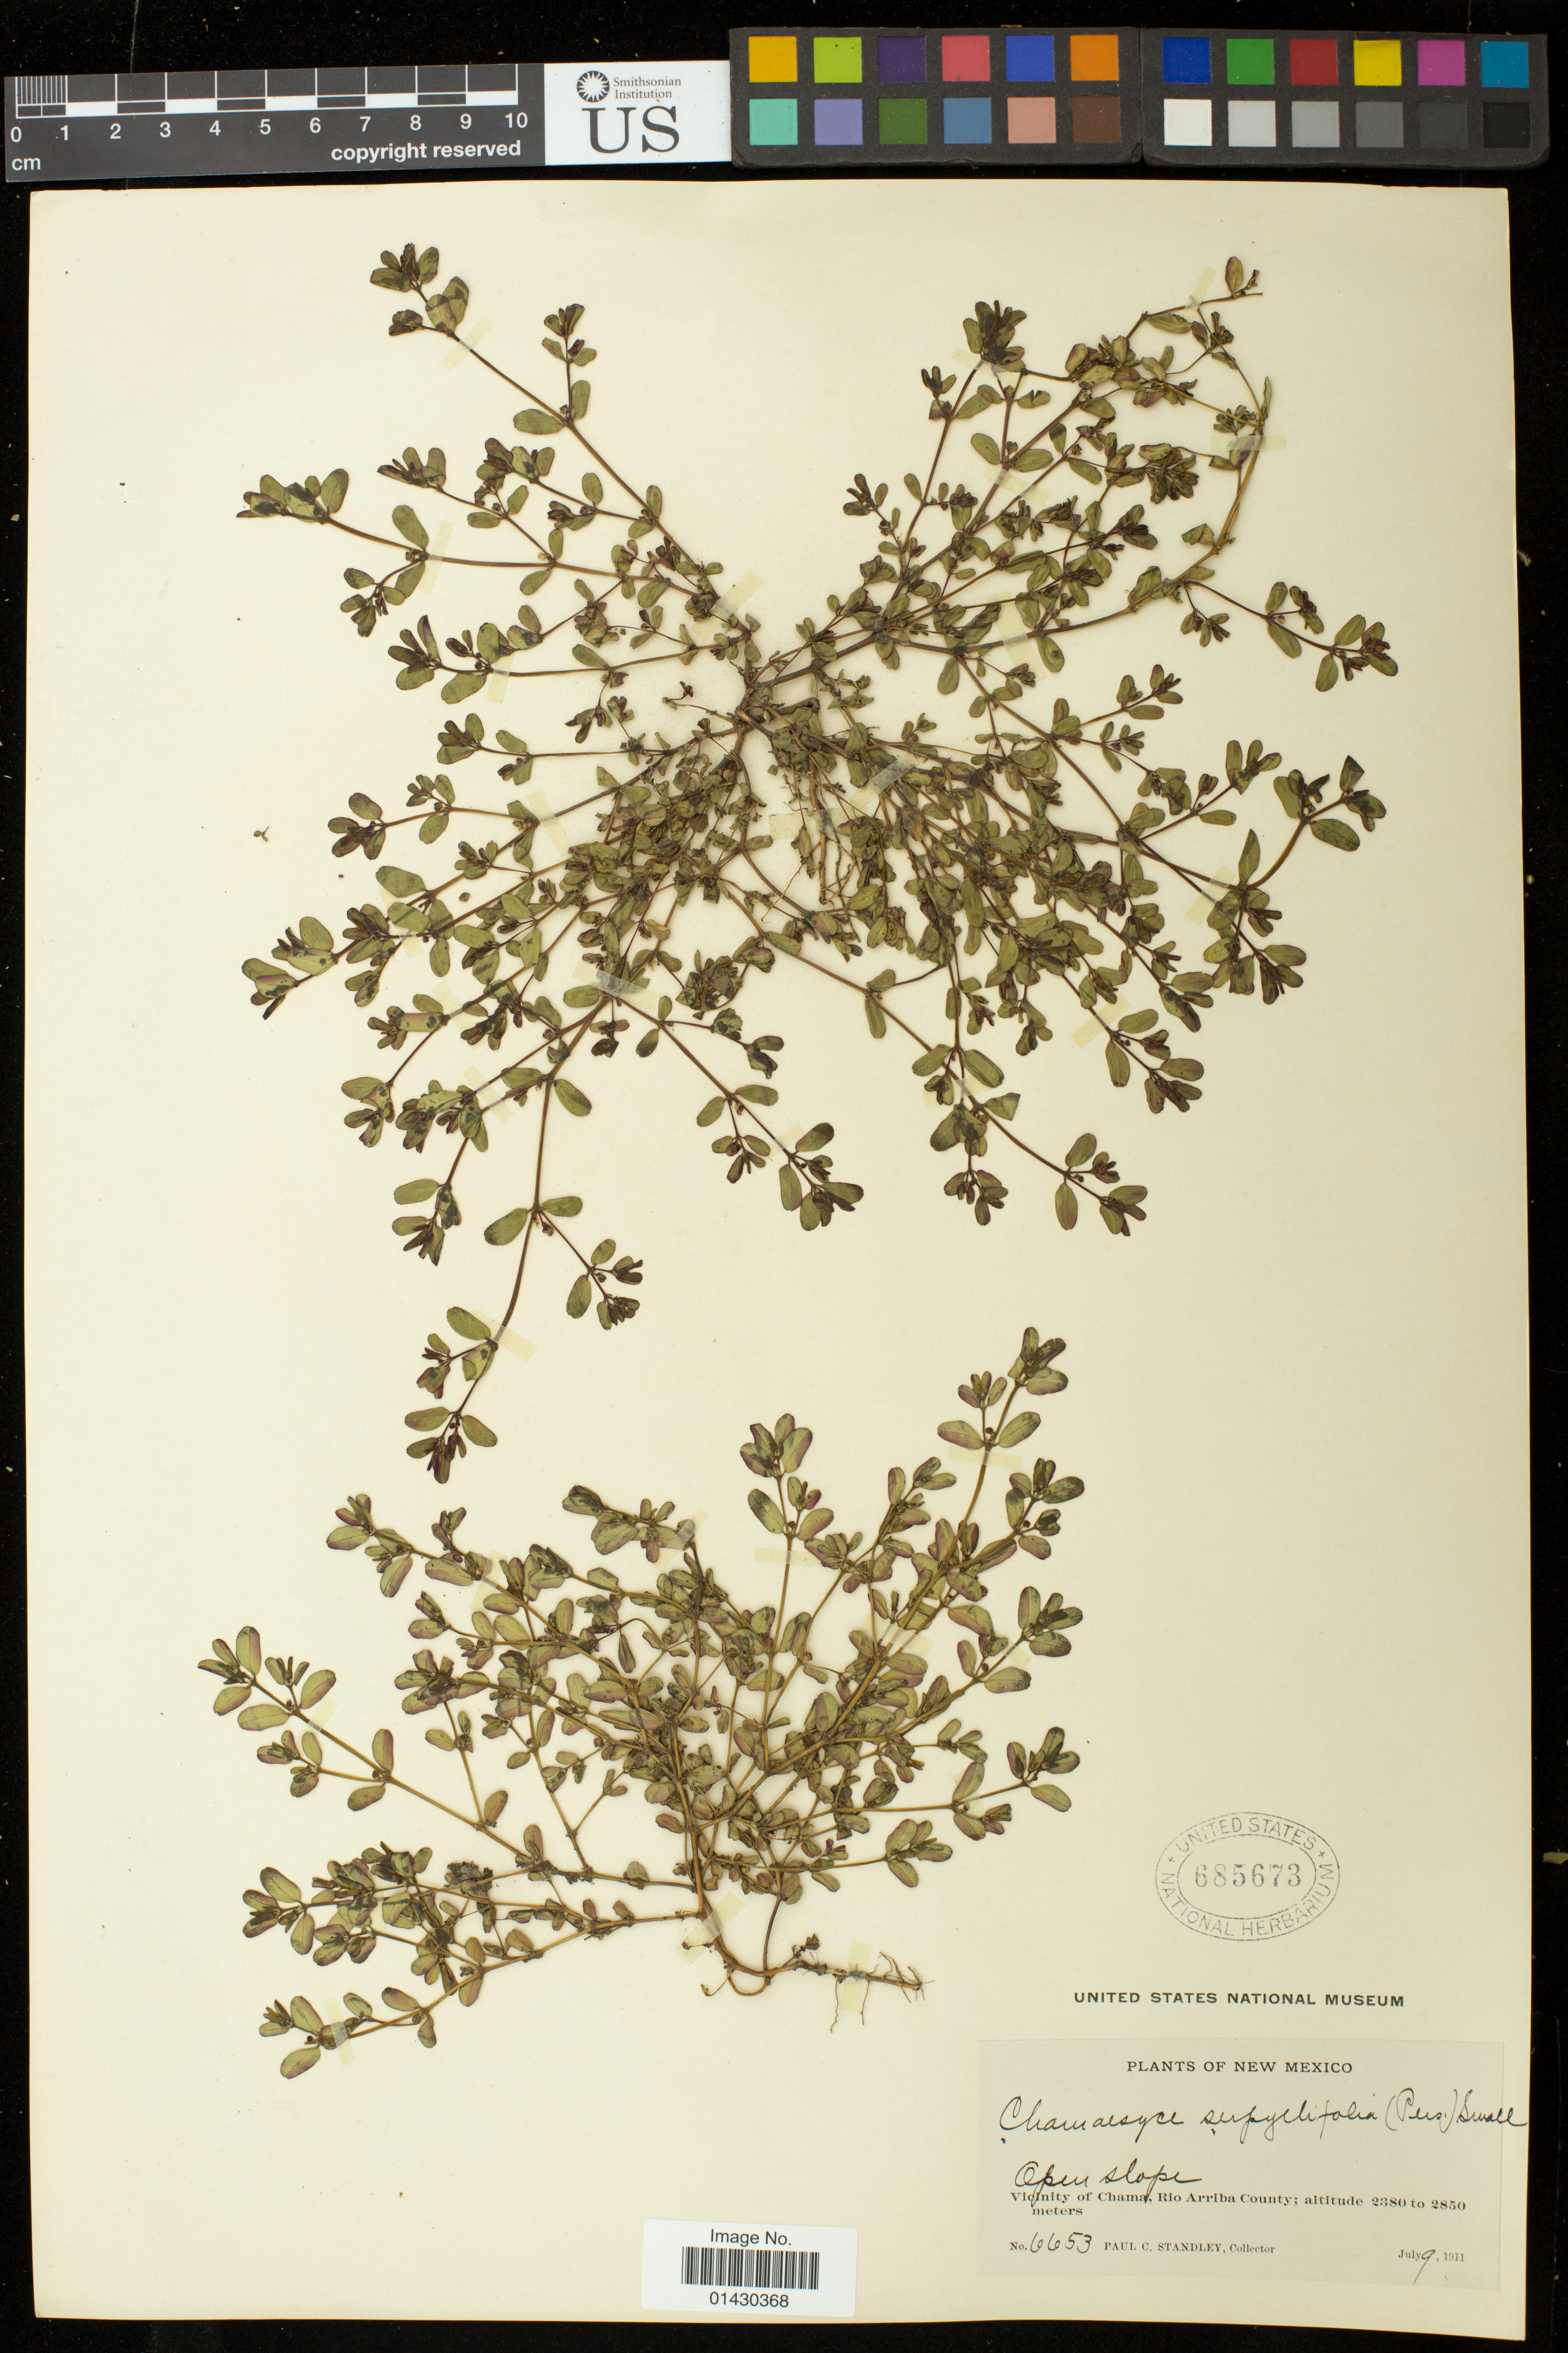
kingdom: Plantae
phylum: Tracheophyta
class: Magnoliopsida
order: Malpighiales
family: Euphorbiaceae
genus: Euphorbia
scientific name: Euphorbia serpillifolia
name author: Pers.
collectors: P. C. Standley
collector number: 6653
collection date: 1911-07-09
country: United States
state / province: New Mexico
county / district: Rio Arriba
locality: Vicinity of Chama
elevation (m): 2380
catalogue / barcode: US 685673